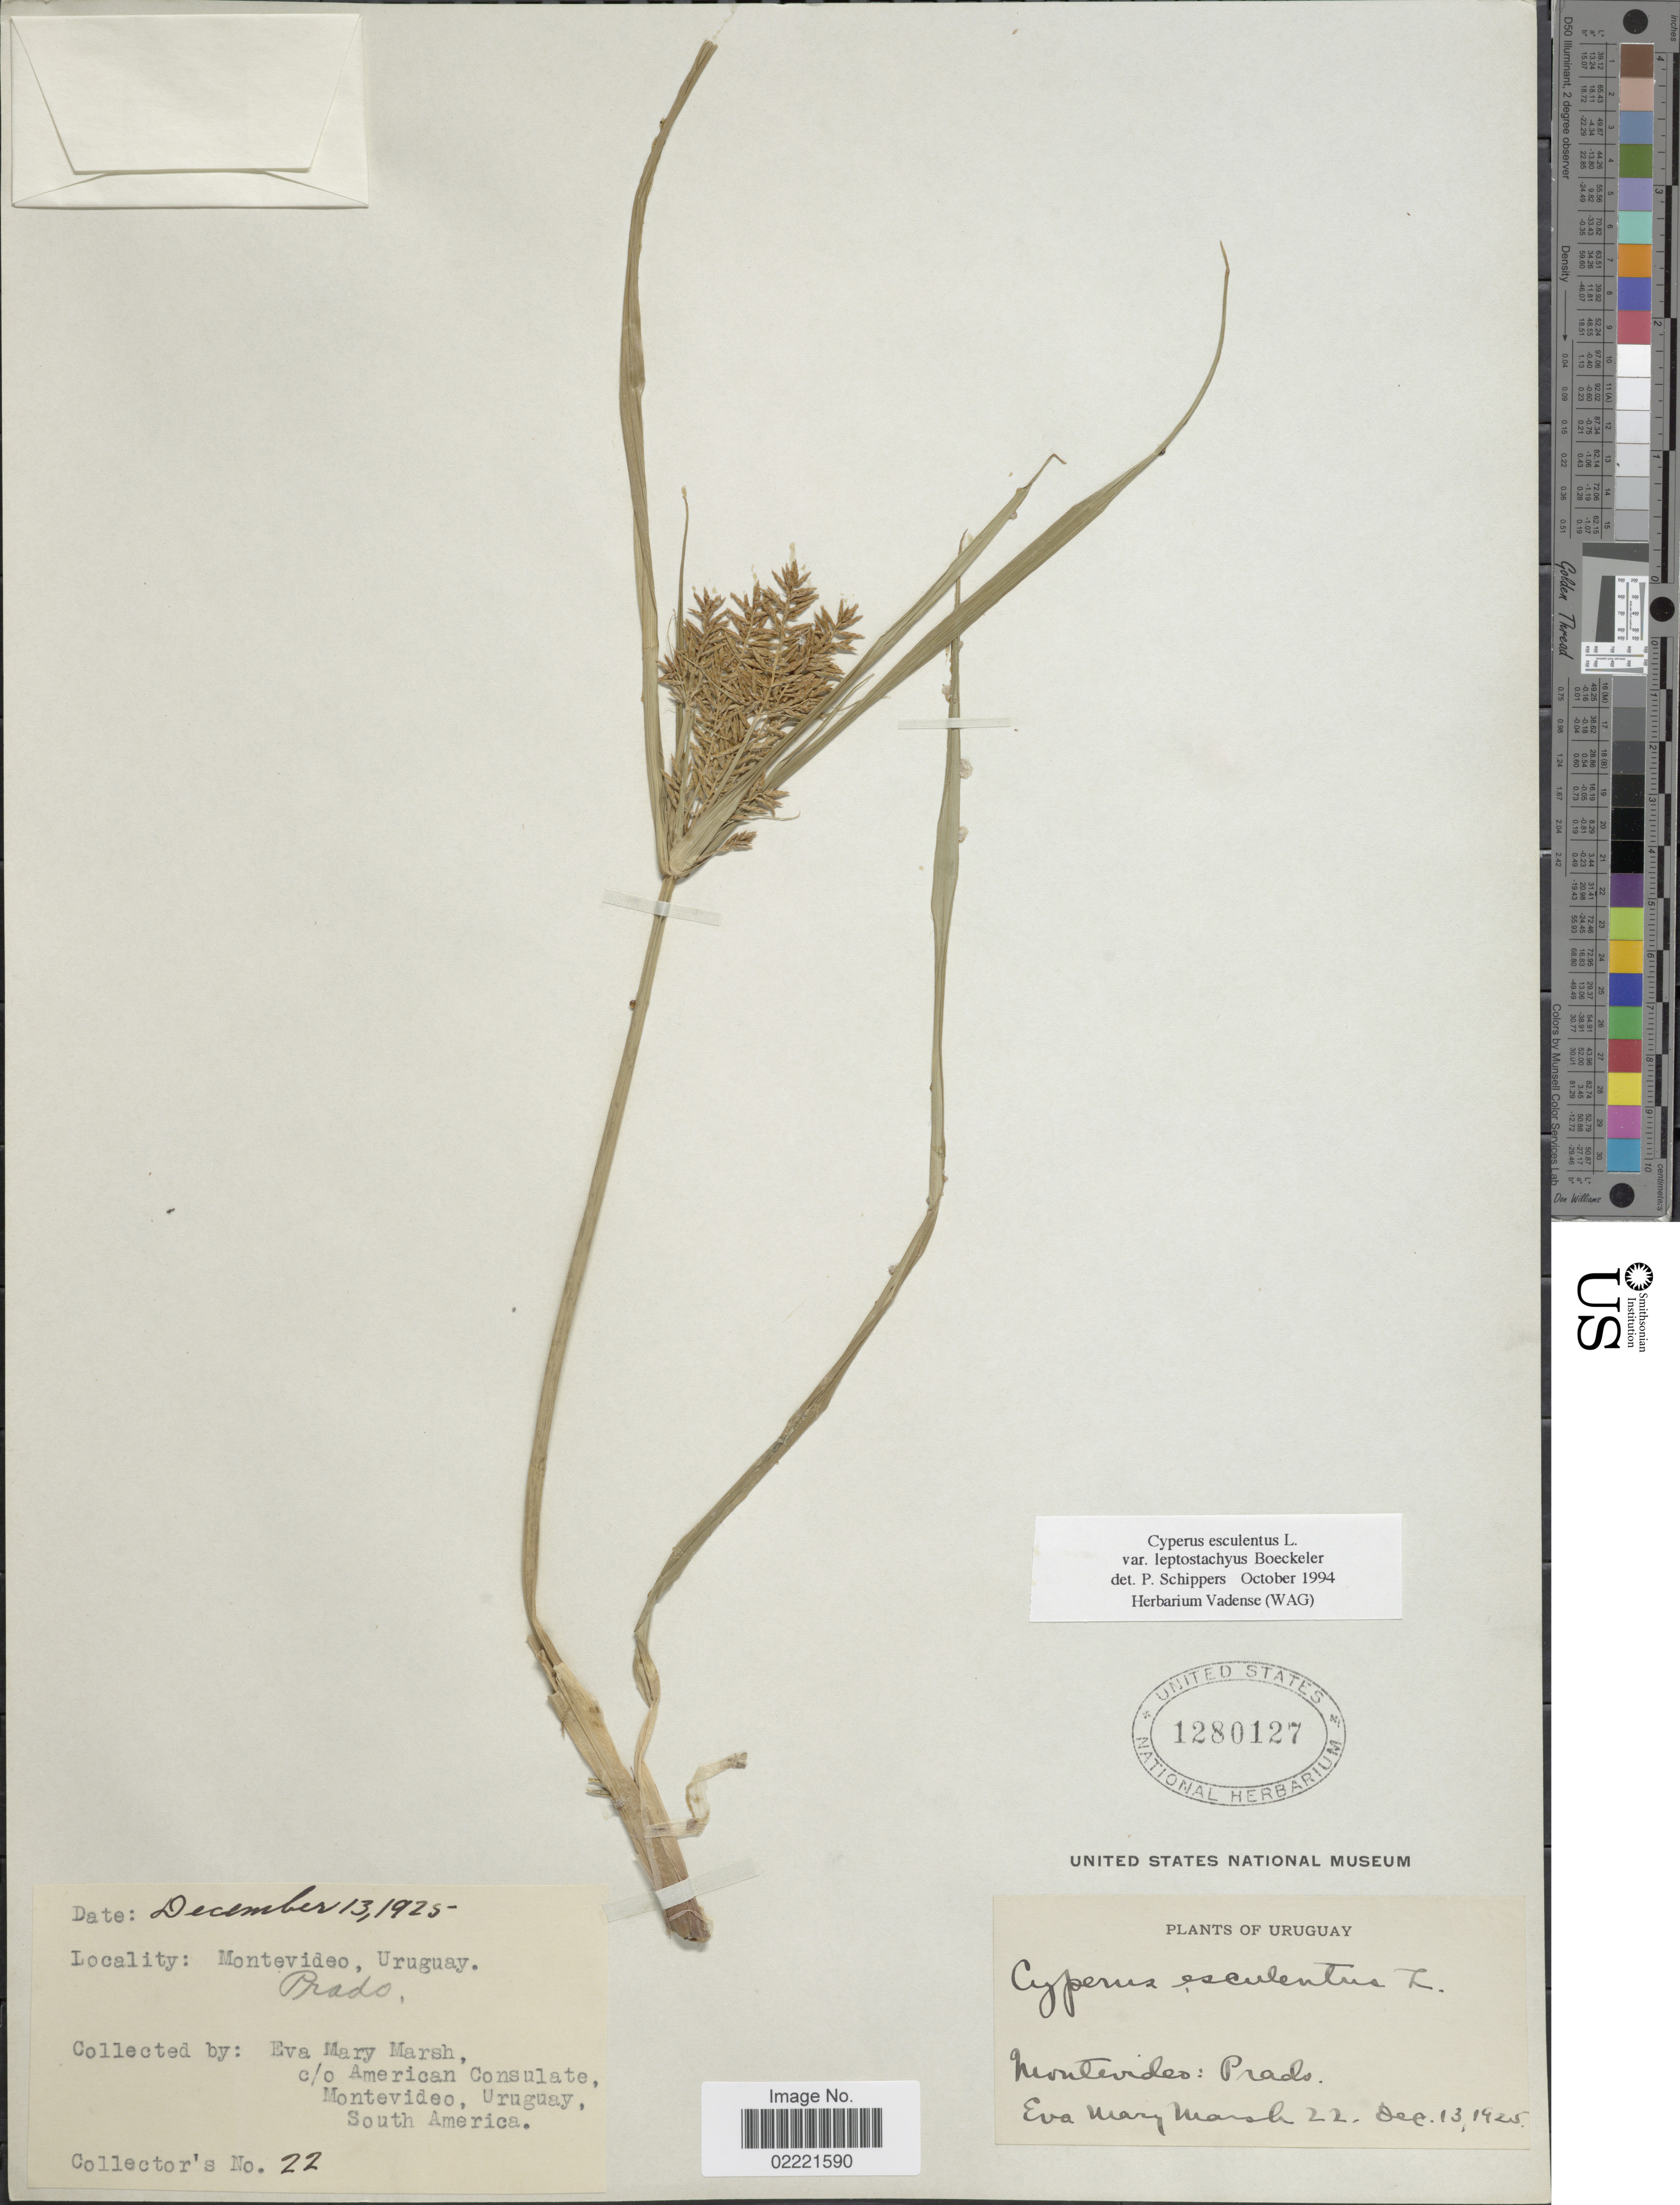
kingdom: Plantae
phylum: Tracheophyta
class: Liliopsida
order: Poales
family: Cyperaceae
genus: Cyperus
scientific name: Cyperus esculentus var. leptostachyus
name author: Boeckeler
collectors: E. Marsh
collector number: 22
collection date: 1925-12-13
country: Uruguay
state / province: Montevideo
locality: Montevideo: Pardo, Uruguay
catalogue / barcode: US 1280127